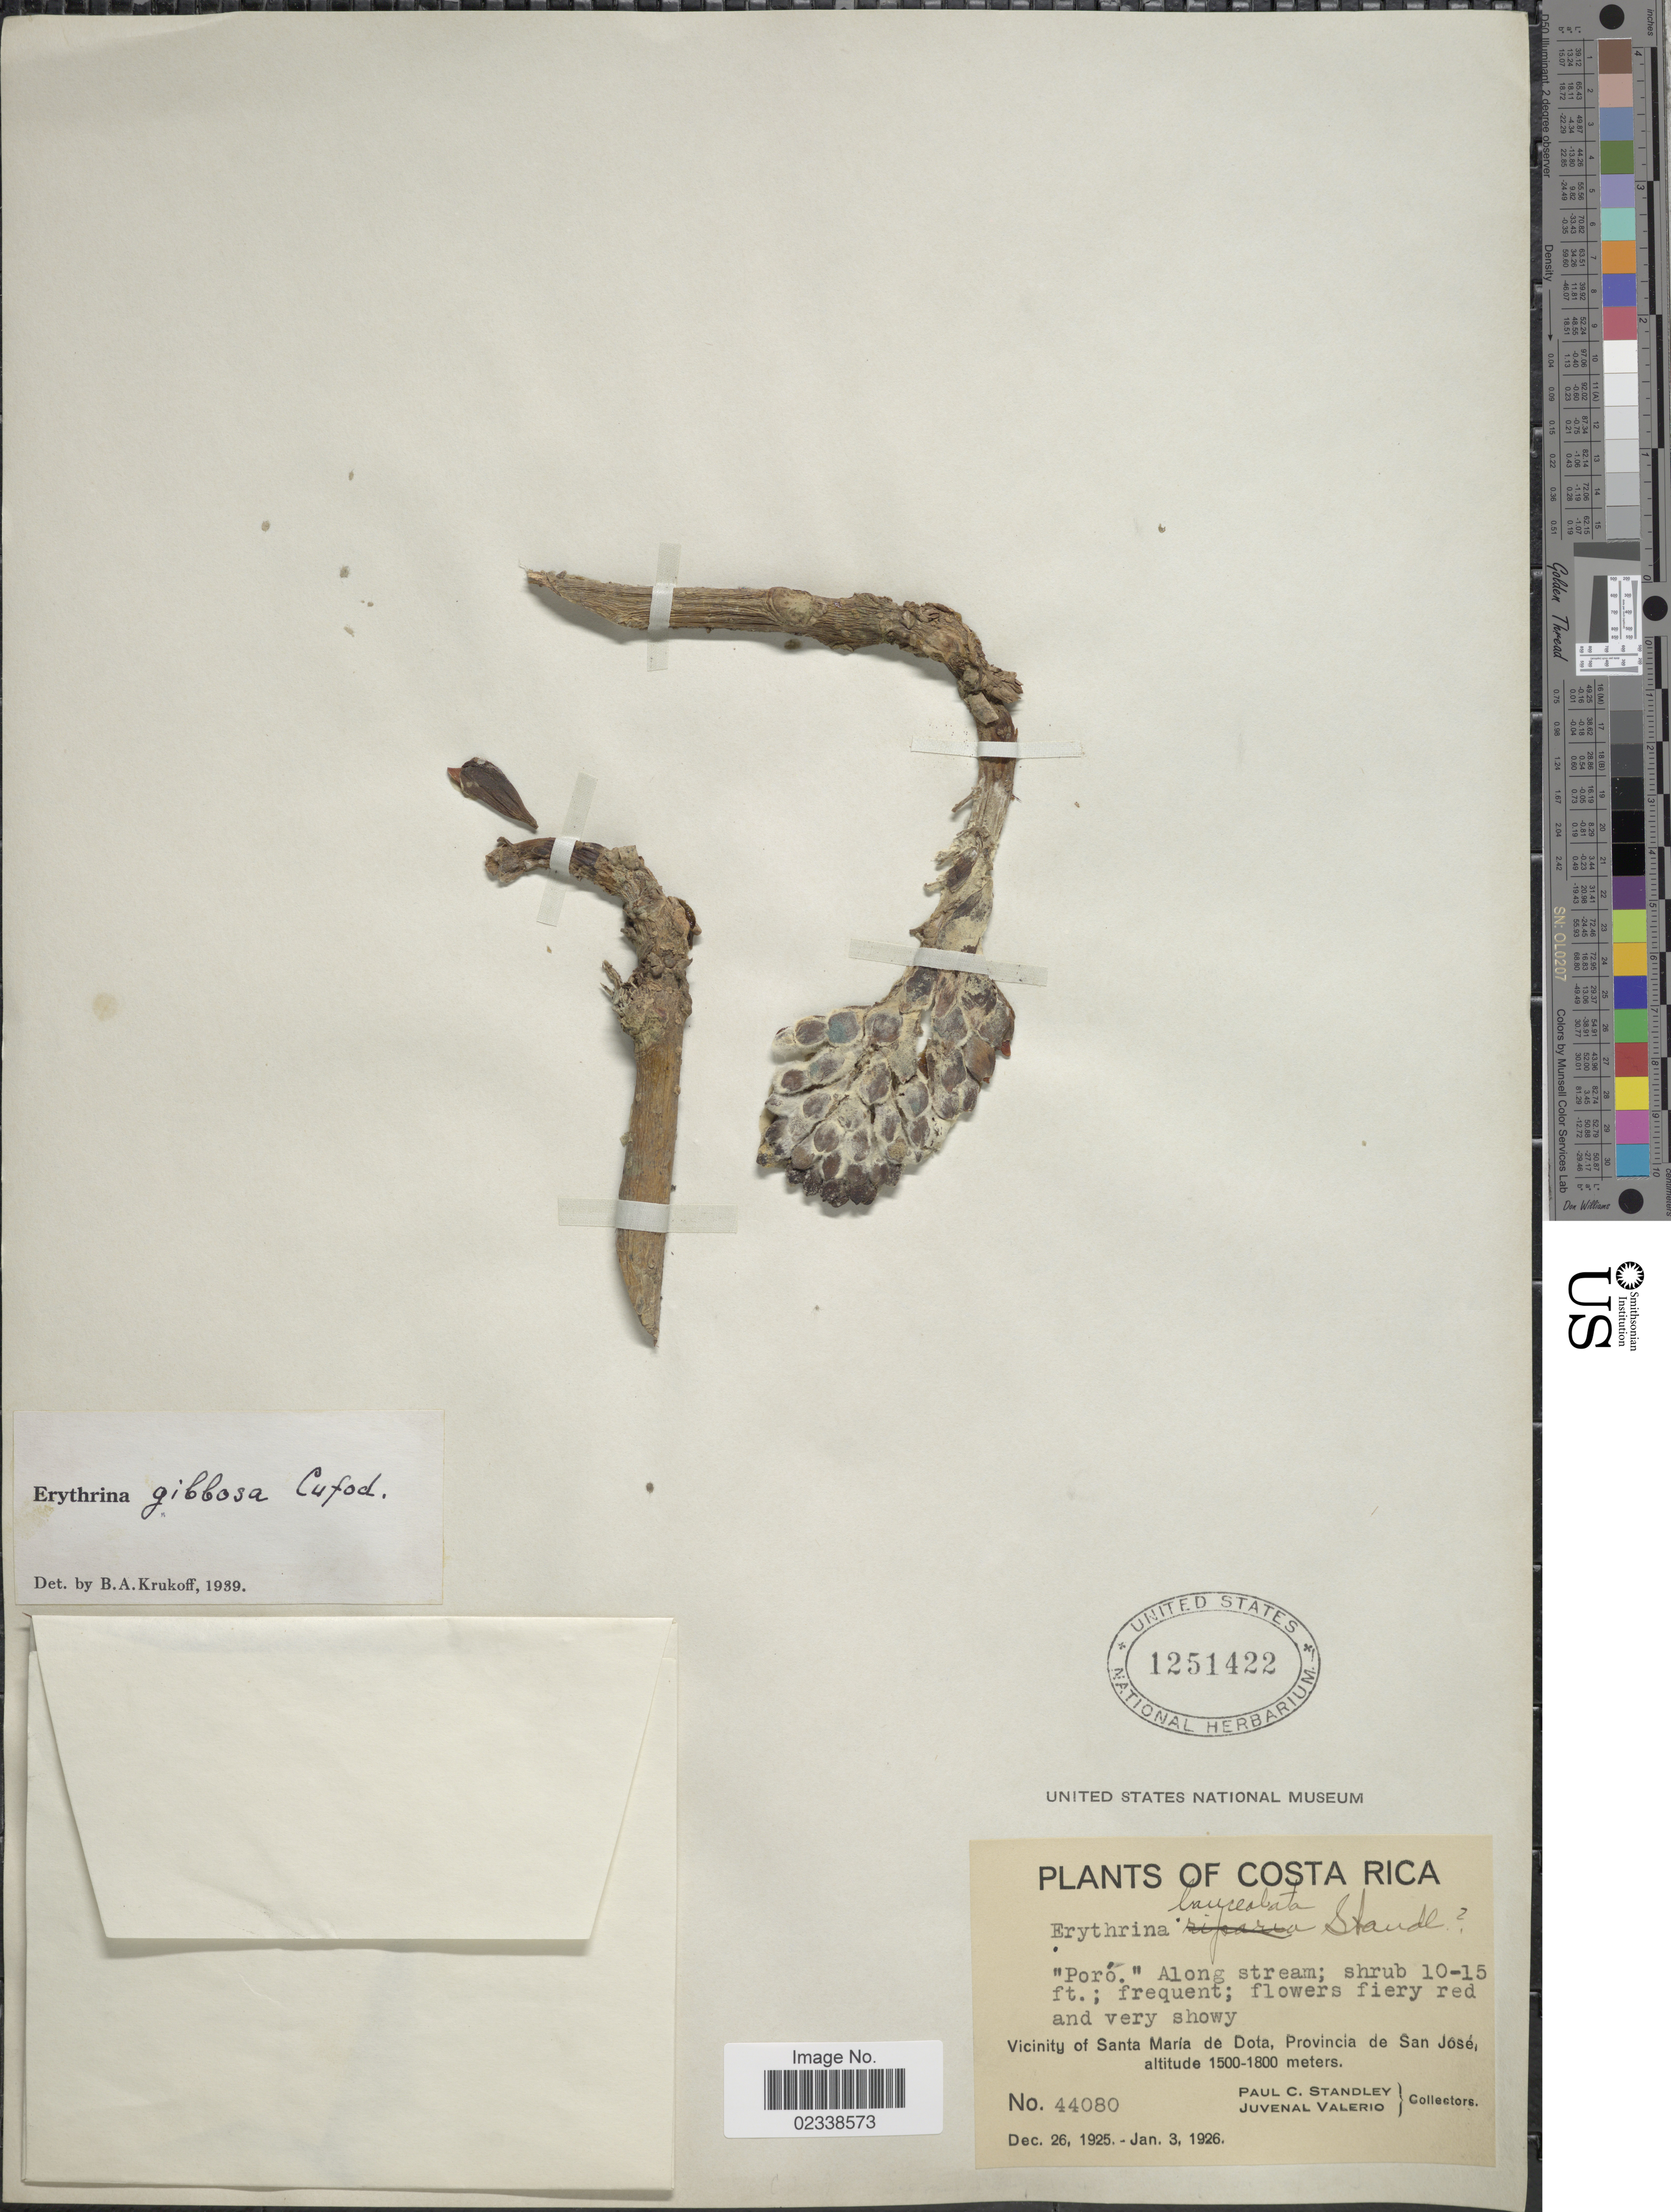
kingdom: Plantae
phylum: Tracheophyta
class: Magnoliopsida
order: Fabales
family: Fabaceae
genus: Erythrina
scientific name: Erythrina gibbosa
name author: Cufod.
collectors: P. C. Standley & J. Valerio R.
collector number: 44080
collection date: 1925-12-26/1926-01-03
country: Costa Rica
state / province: San José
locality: Along stream, vicinity of Santa Maria de Dota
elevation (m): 1500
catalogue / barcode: US 1251422